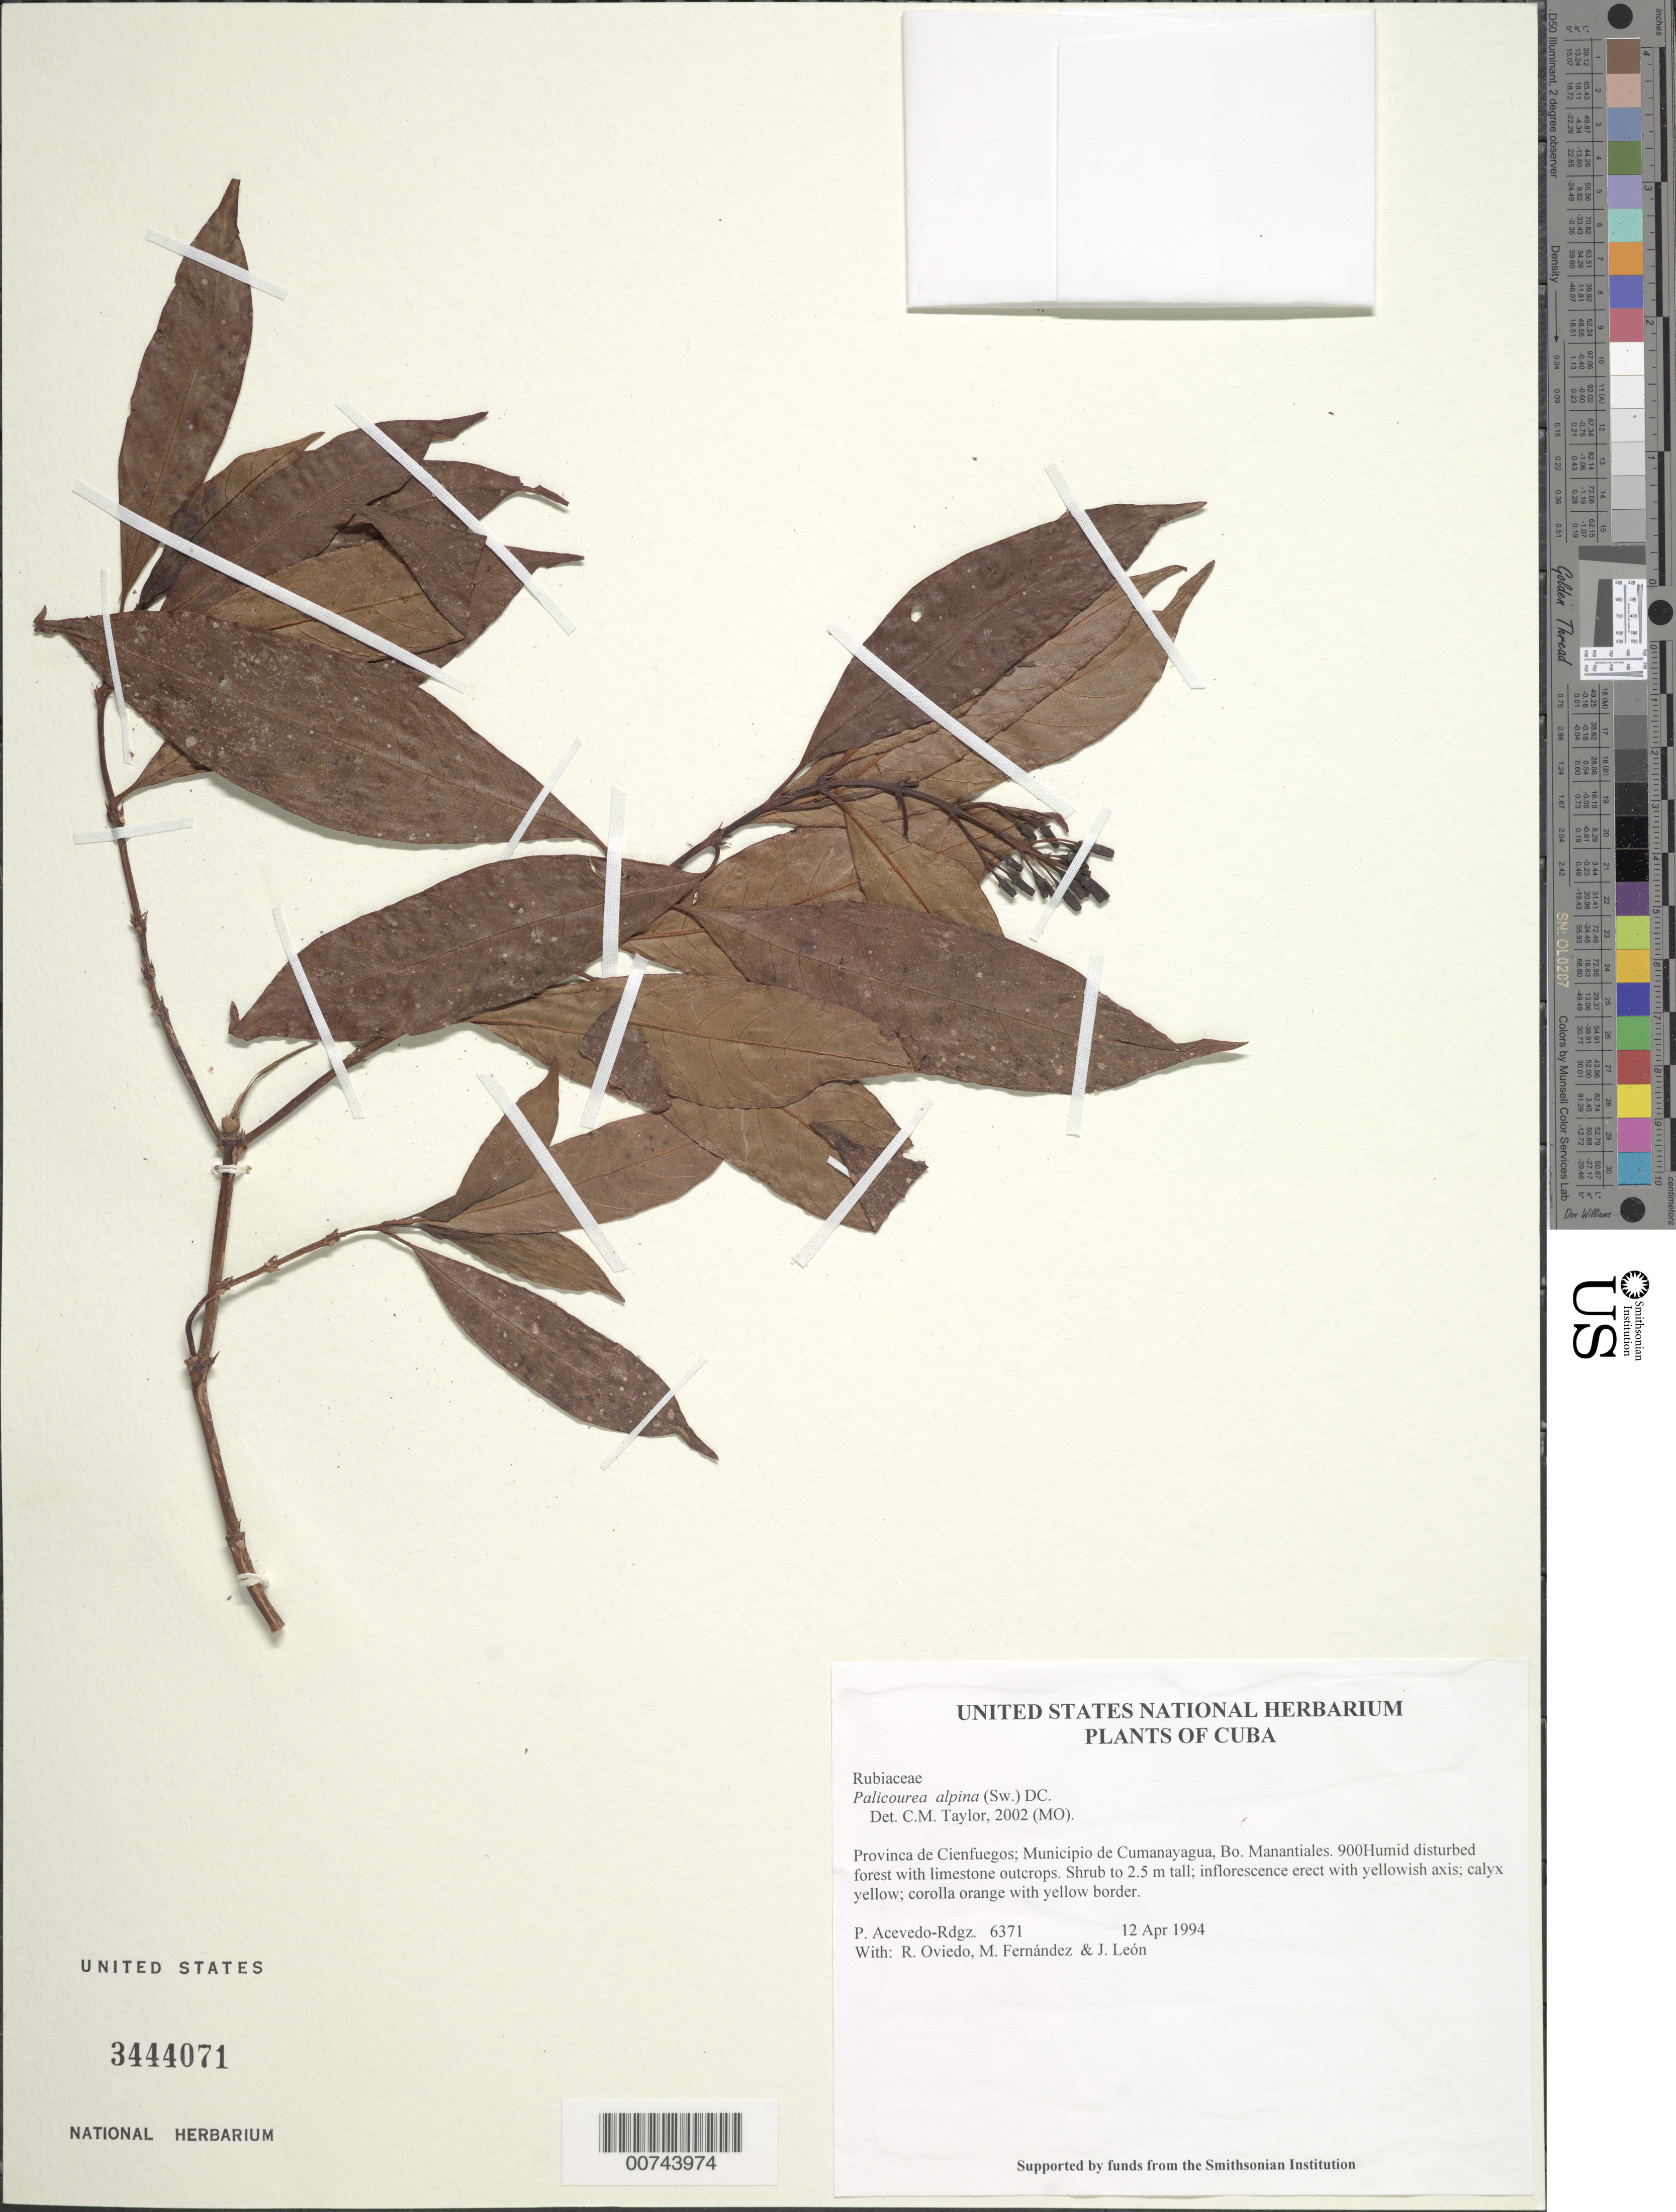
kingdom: Plantae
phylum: Tracheophyta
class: Magnoliopsida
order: Gentianales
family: Rubiaceae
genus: Palicourea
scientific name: Palicourea alpina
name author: (Sw.) DC.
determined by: Taylor, Charlotte M.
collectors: P. Acevedo-Rodr., R. Oviedo, M. Fernández & J. León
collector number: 6371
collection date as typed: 12 Apr 1994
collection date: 1994-04-12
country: Cuba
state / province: Cienfuegos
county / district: Municipio de Cumanayagua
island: Cuba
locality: Bo Manantiales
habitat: Humid disturbed forest with limestone outcrops.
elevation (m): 900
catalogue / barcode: US 3444071